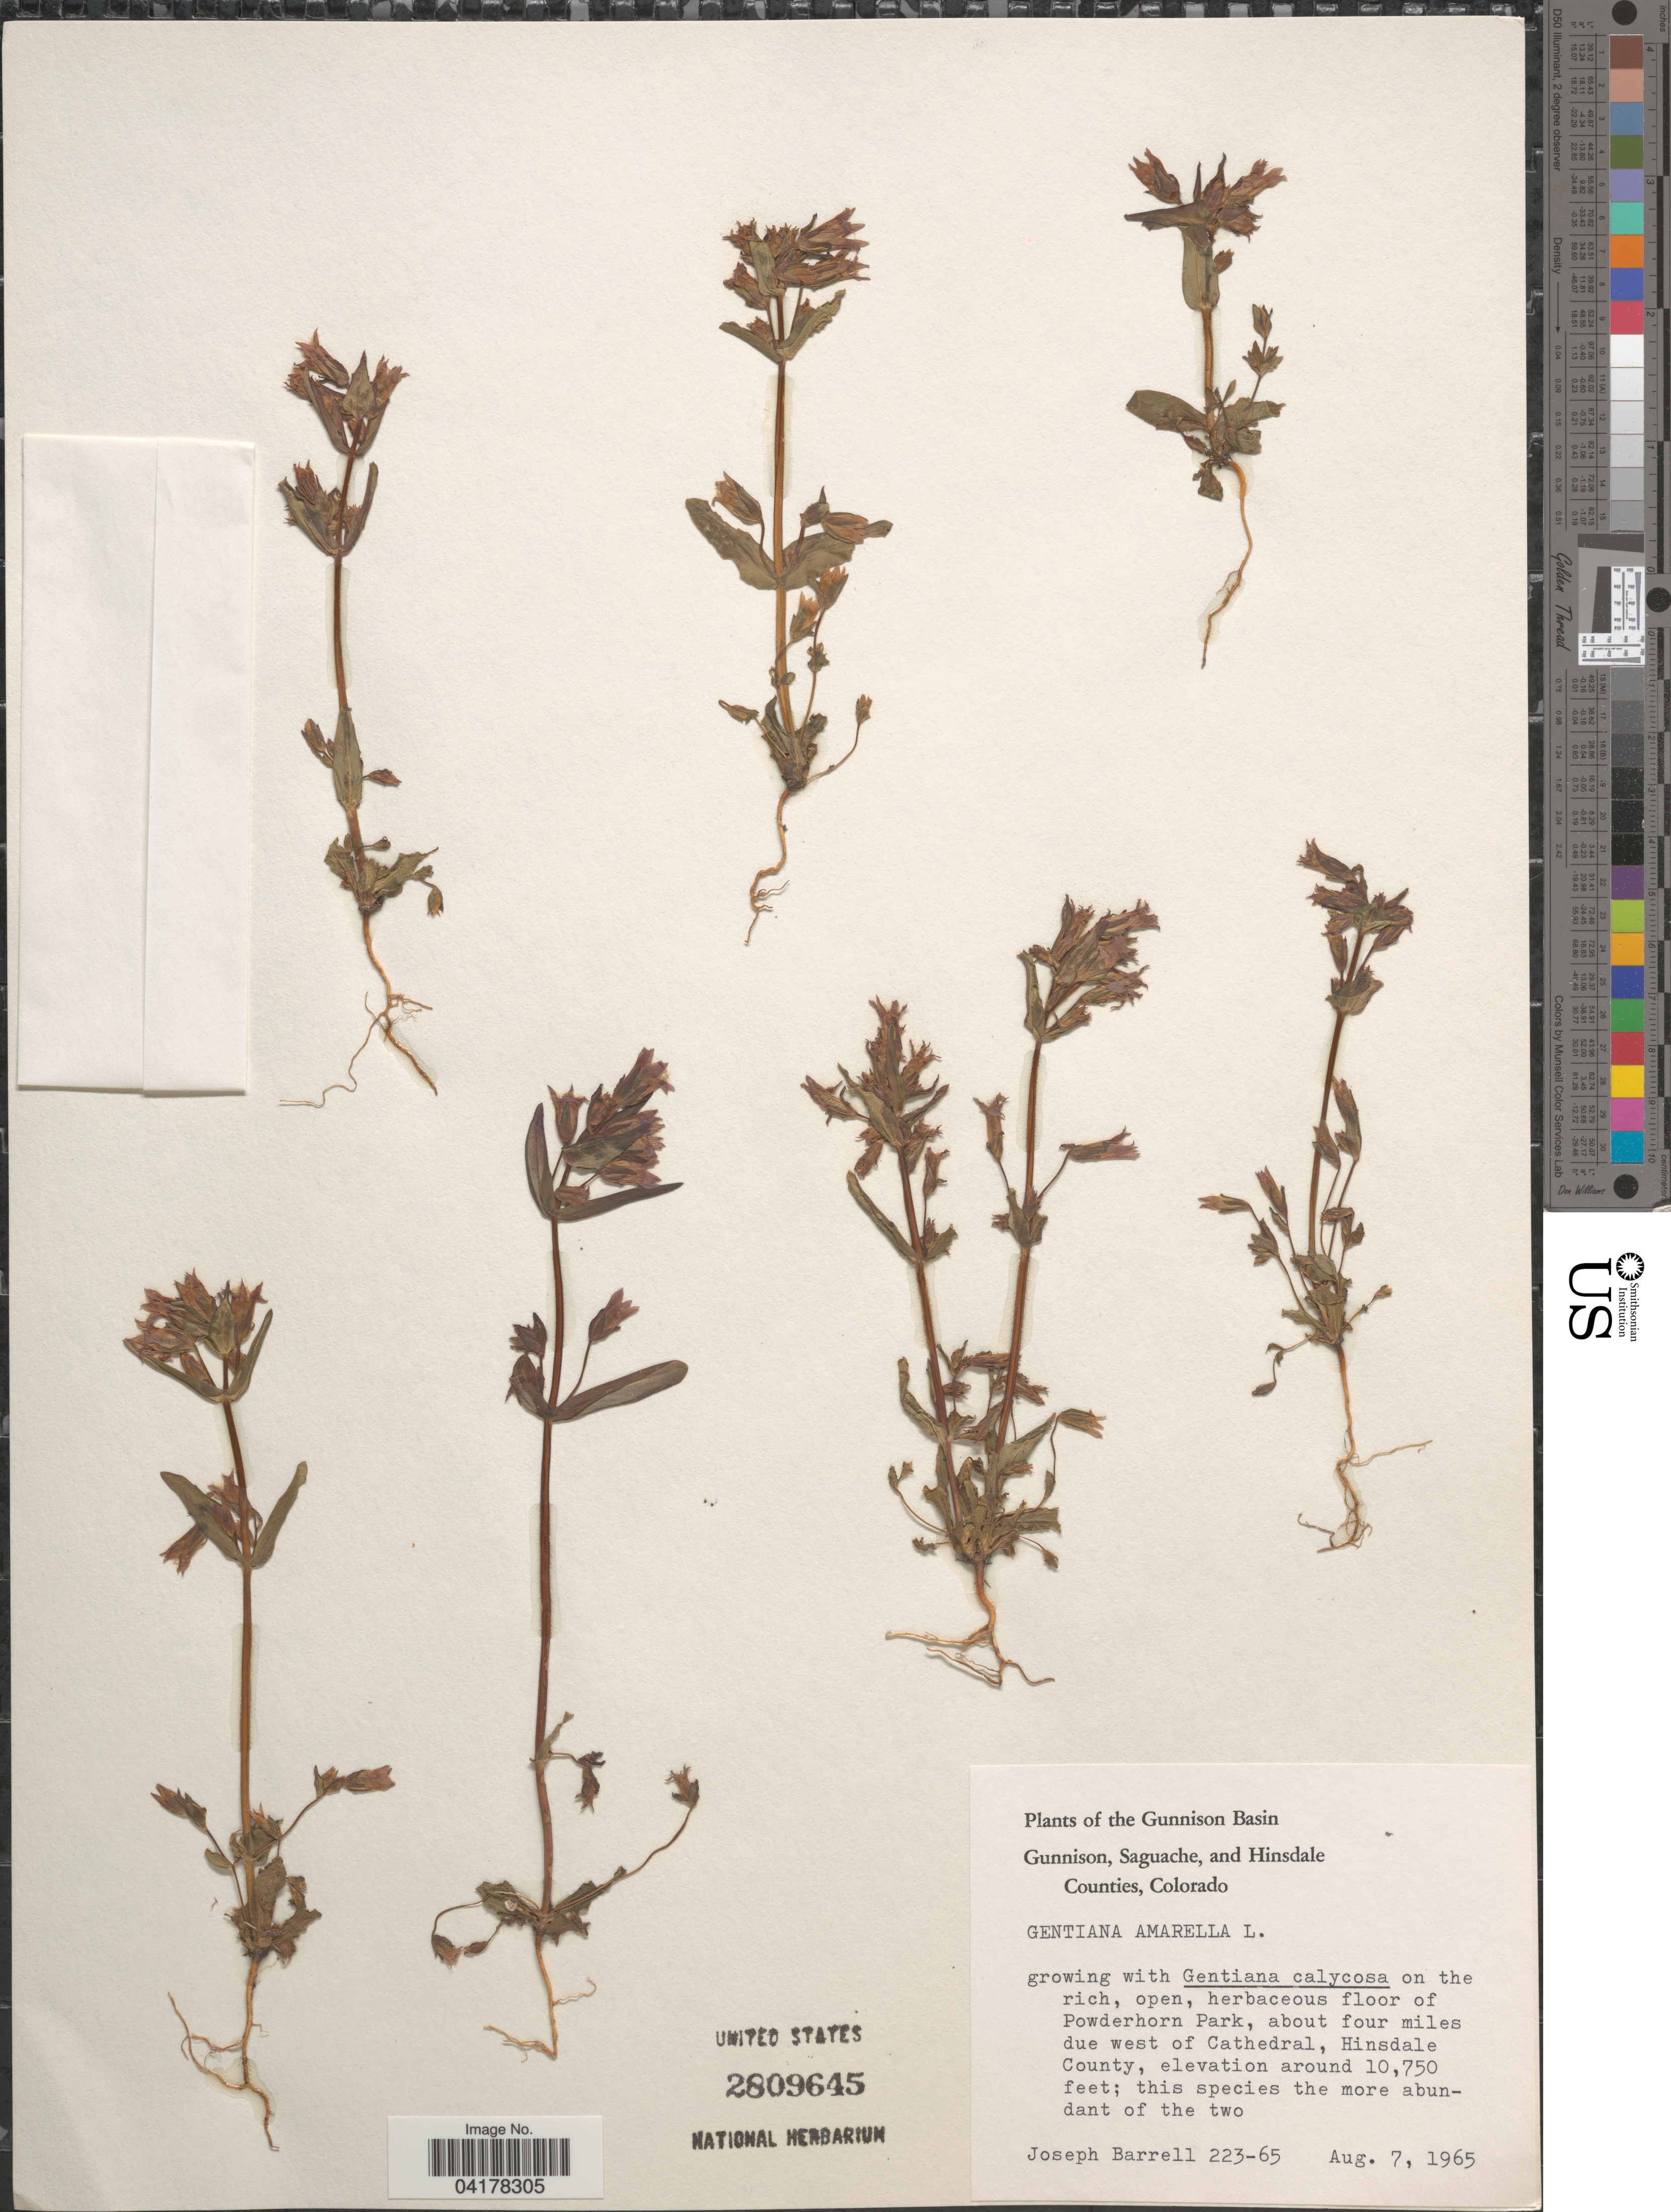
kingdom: Plantae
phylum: Tracheophyta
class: Magnoliopsida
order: Gentianales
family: Gentianaceae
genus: Gentiana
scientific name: Gentiana amarella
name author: L.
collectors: J. Barrell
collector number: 223-65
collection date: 1965-08-07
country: United States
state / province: Colorado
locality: The Gunnison Basin. On the rich, open, herbaceous floor of Powderhorn Park, about four miles due west of Cathedral. Hinsdale County.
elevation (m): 3277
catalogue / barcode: US 2809645